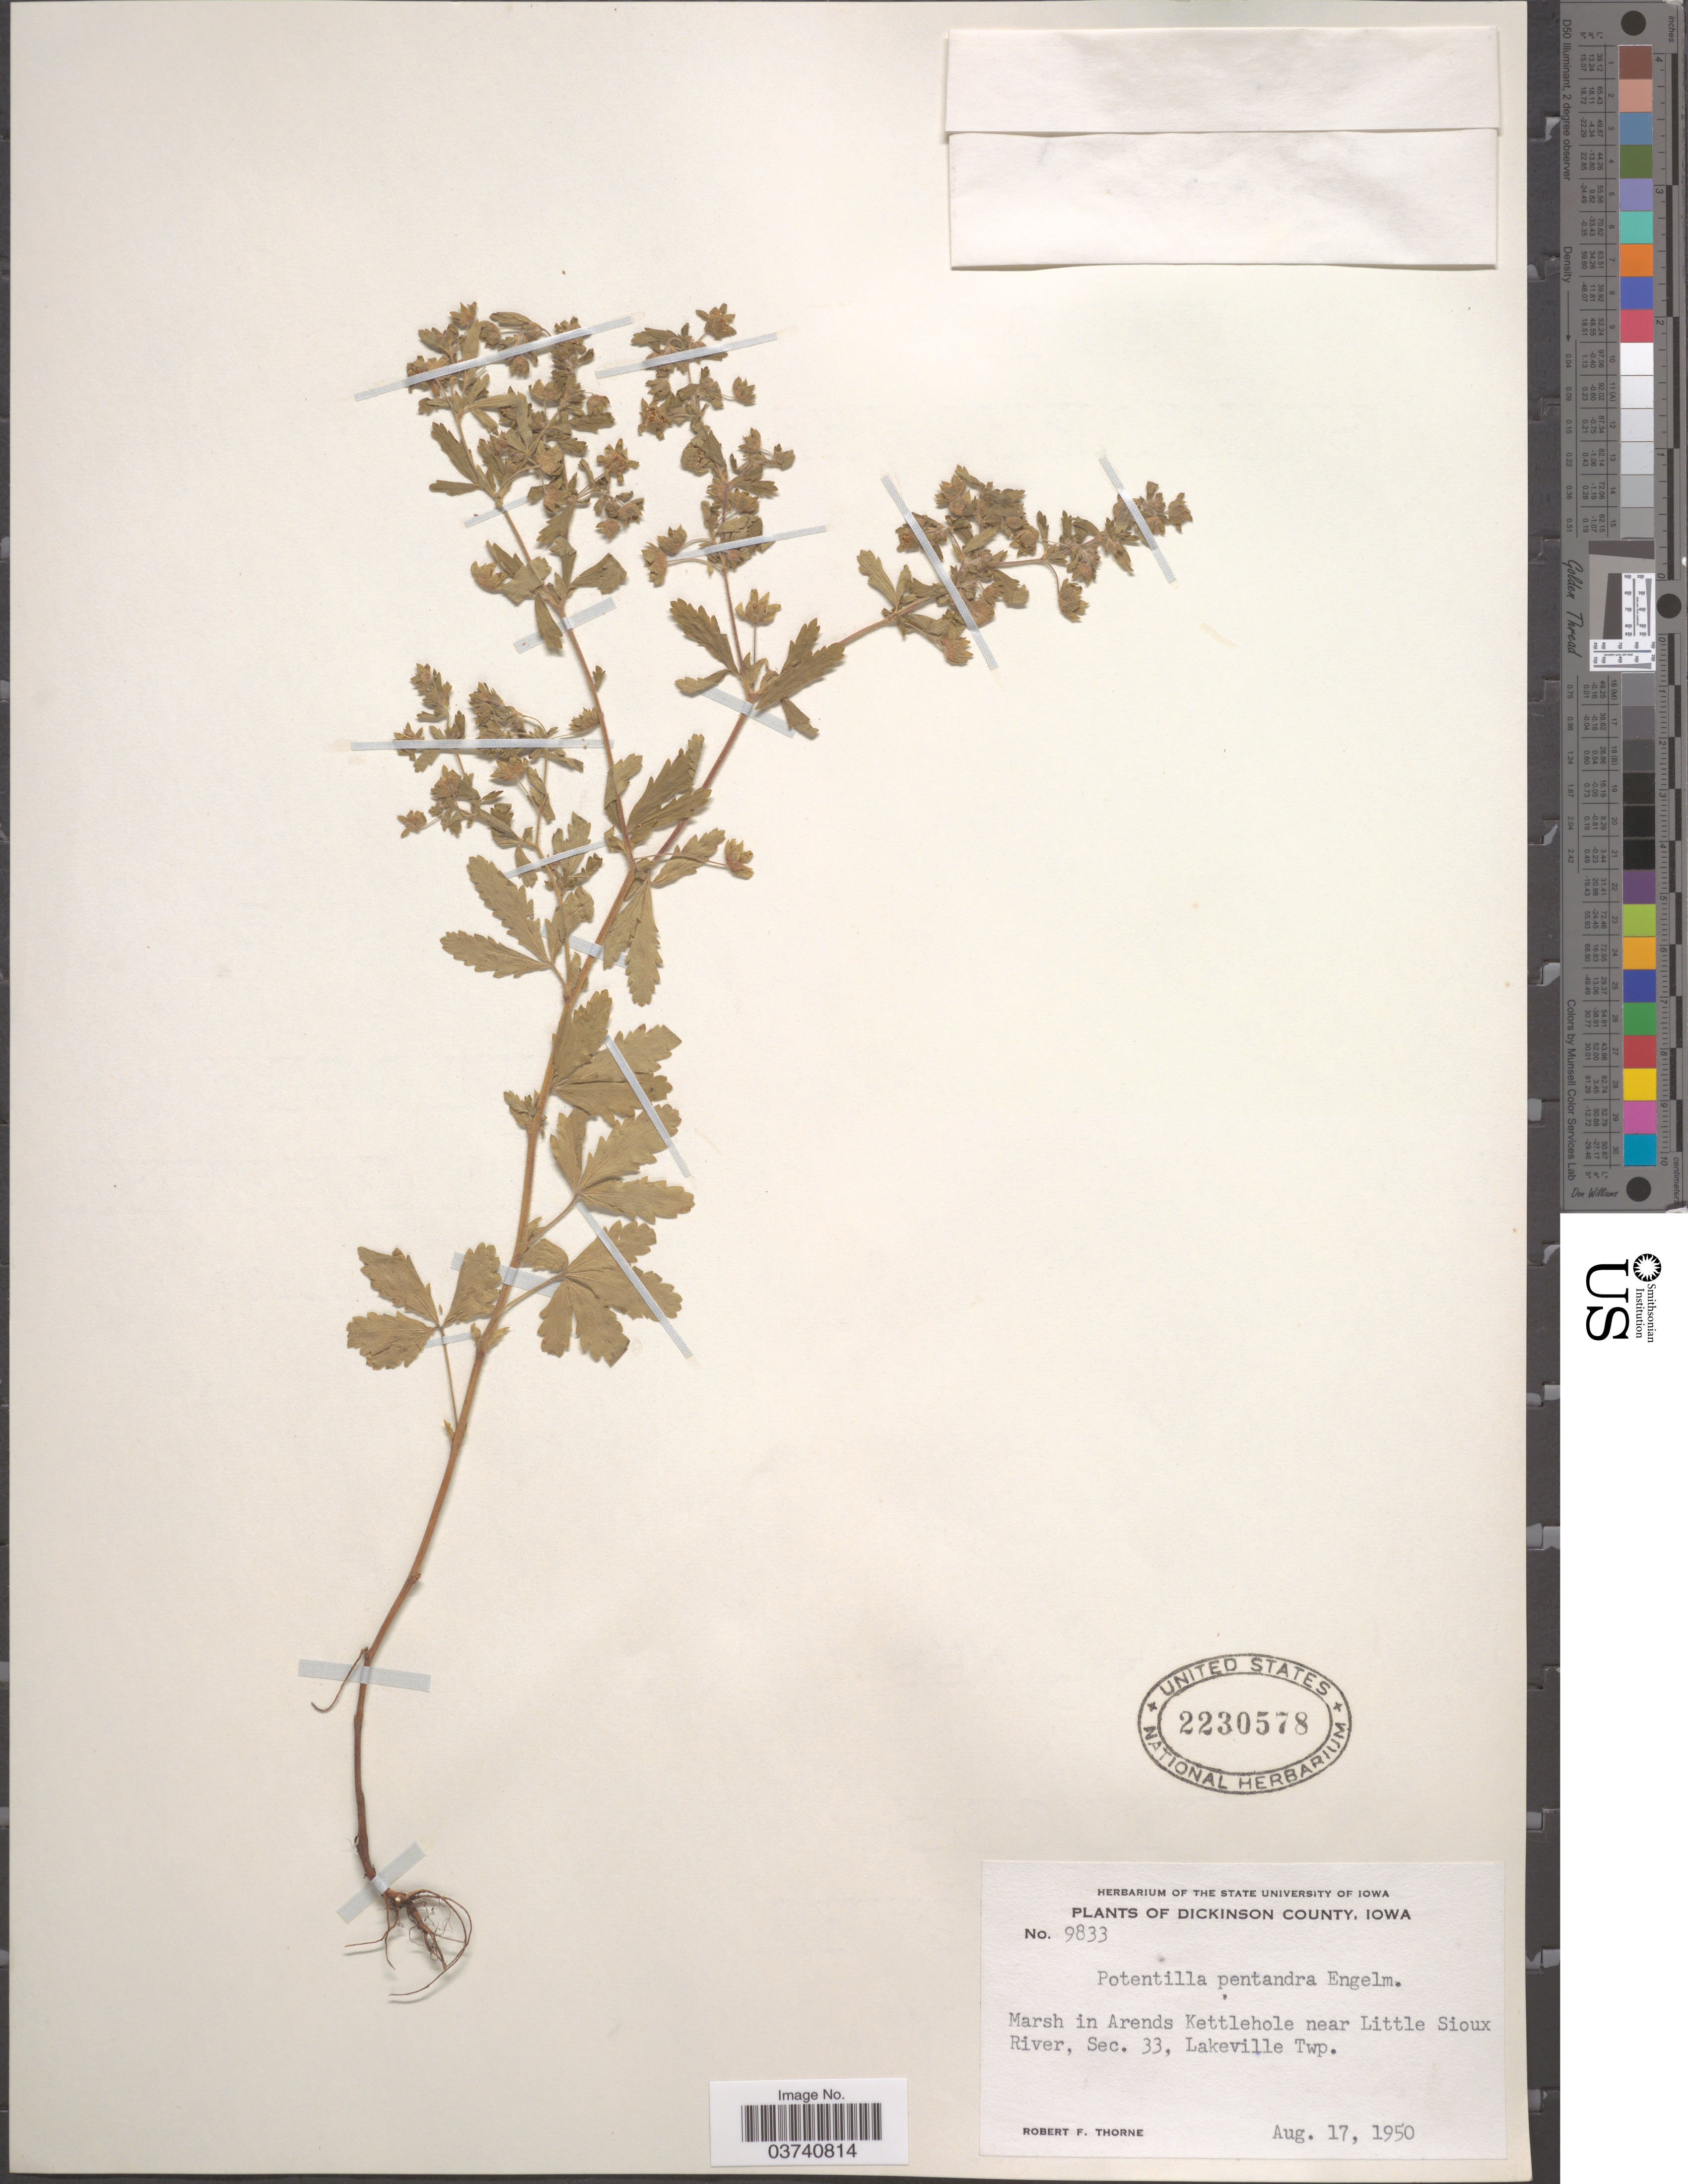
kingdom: Plantae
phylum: Tracheophyta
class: Magnoliopsida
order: Rosales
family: Rosaceae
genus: Potentilla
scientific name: Potentilla pentandra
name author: Engelm.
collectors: R. F. Thorne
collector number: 9833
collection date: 1950-08-17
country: United States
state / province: Iowa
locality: Dickinson County. Marsh in Arends Kettlehole near Little Sioux River, Sec. 33, Lakeville Twp.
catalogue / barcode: US 2230578